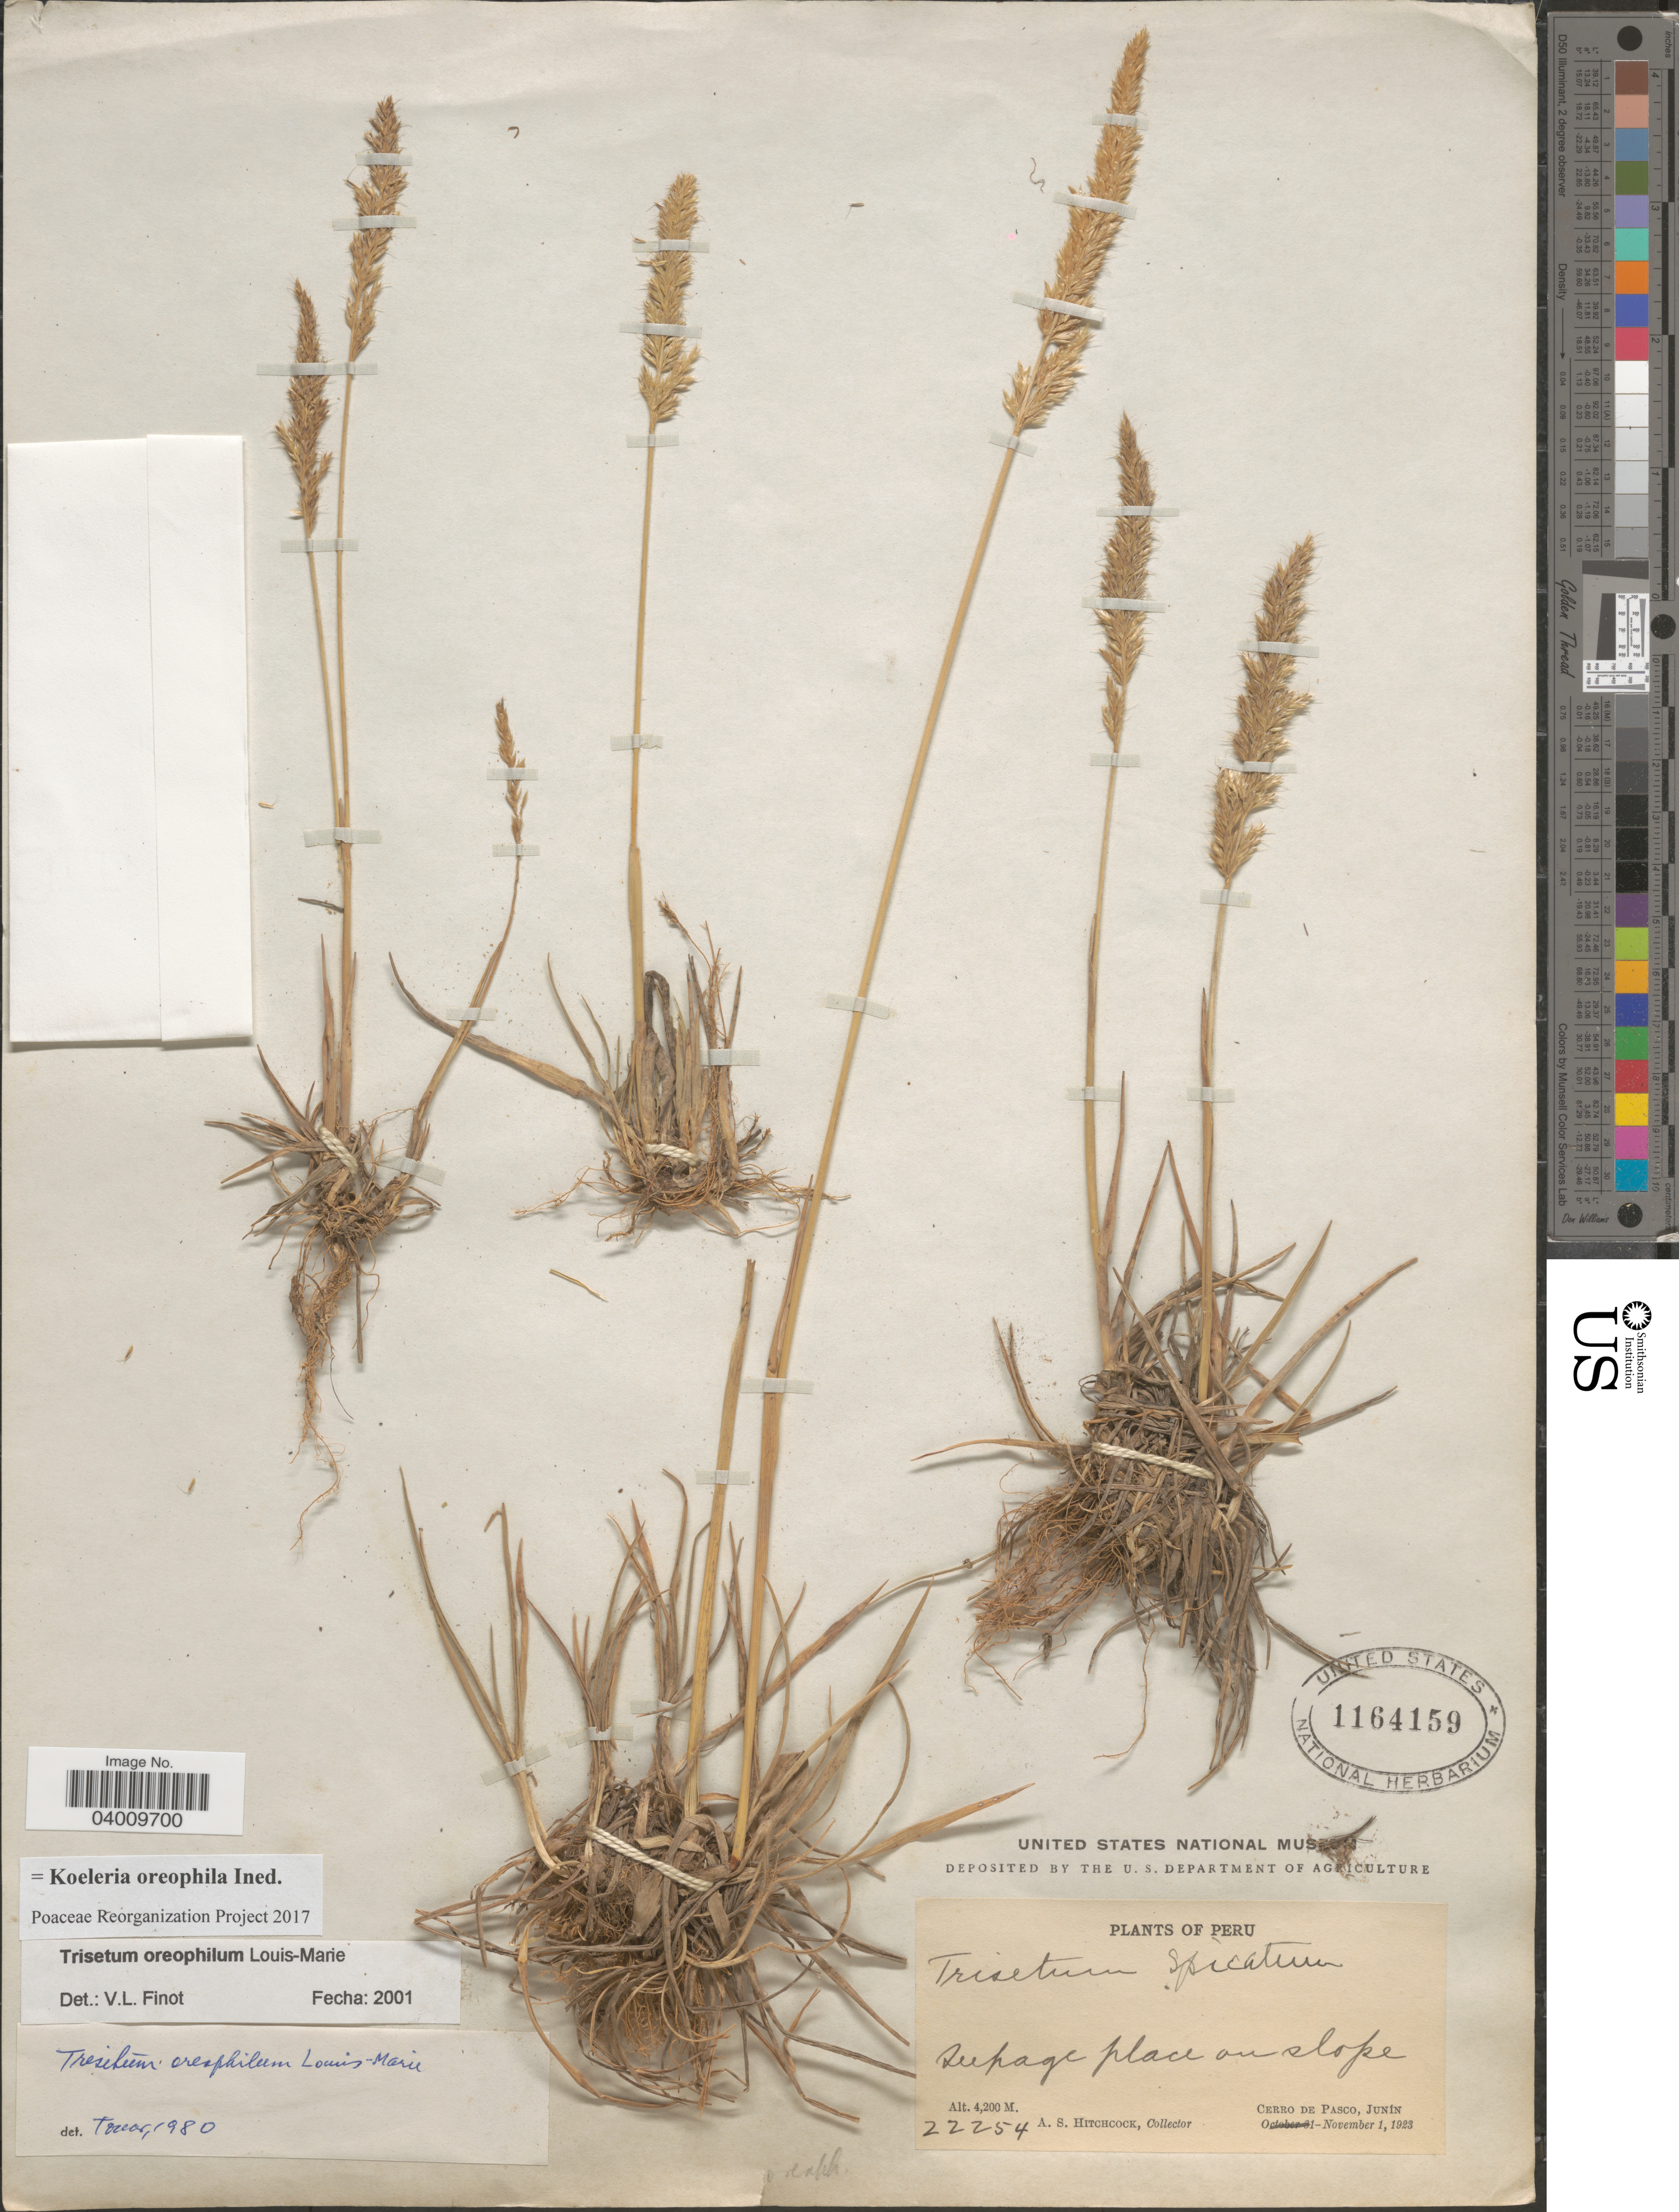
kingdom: Plantae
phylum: Tracheophyta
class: Liliopsida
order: Poales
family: Poaceae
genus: Koeleria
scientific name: Koeleria oreophila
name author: (Louis-Marie) Barberá et al.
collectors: A. S. Hitchcock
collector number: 22254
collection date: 1923-11-01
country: Peru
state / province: Junín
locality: Cerro de Pasco.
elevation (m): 4200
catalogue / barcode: US 1164159